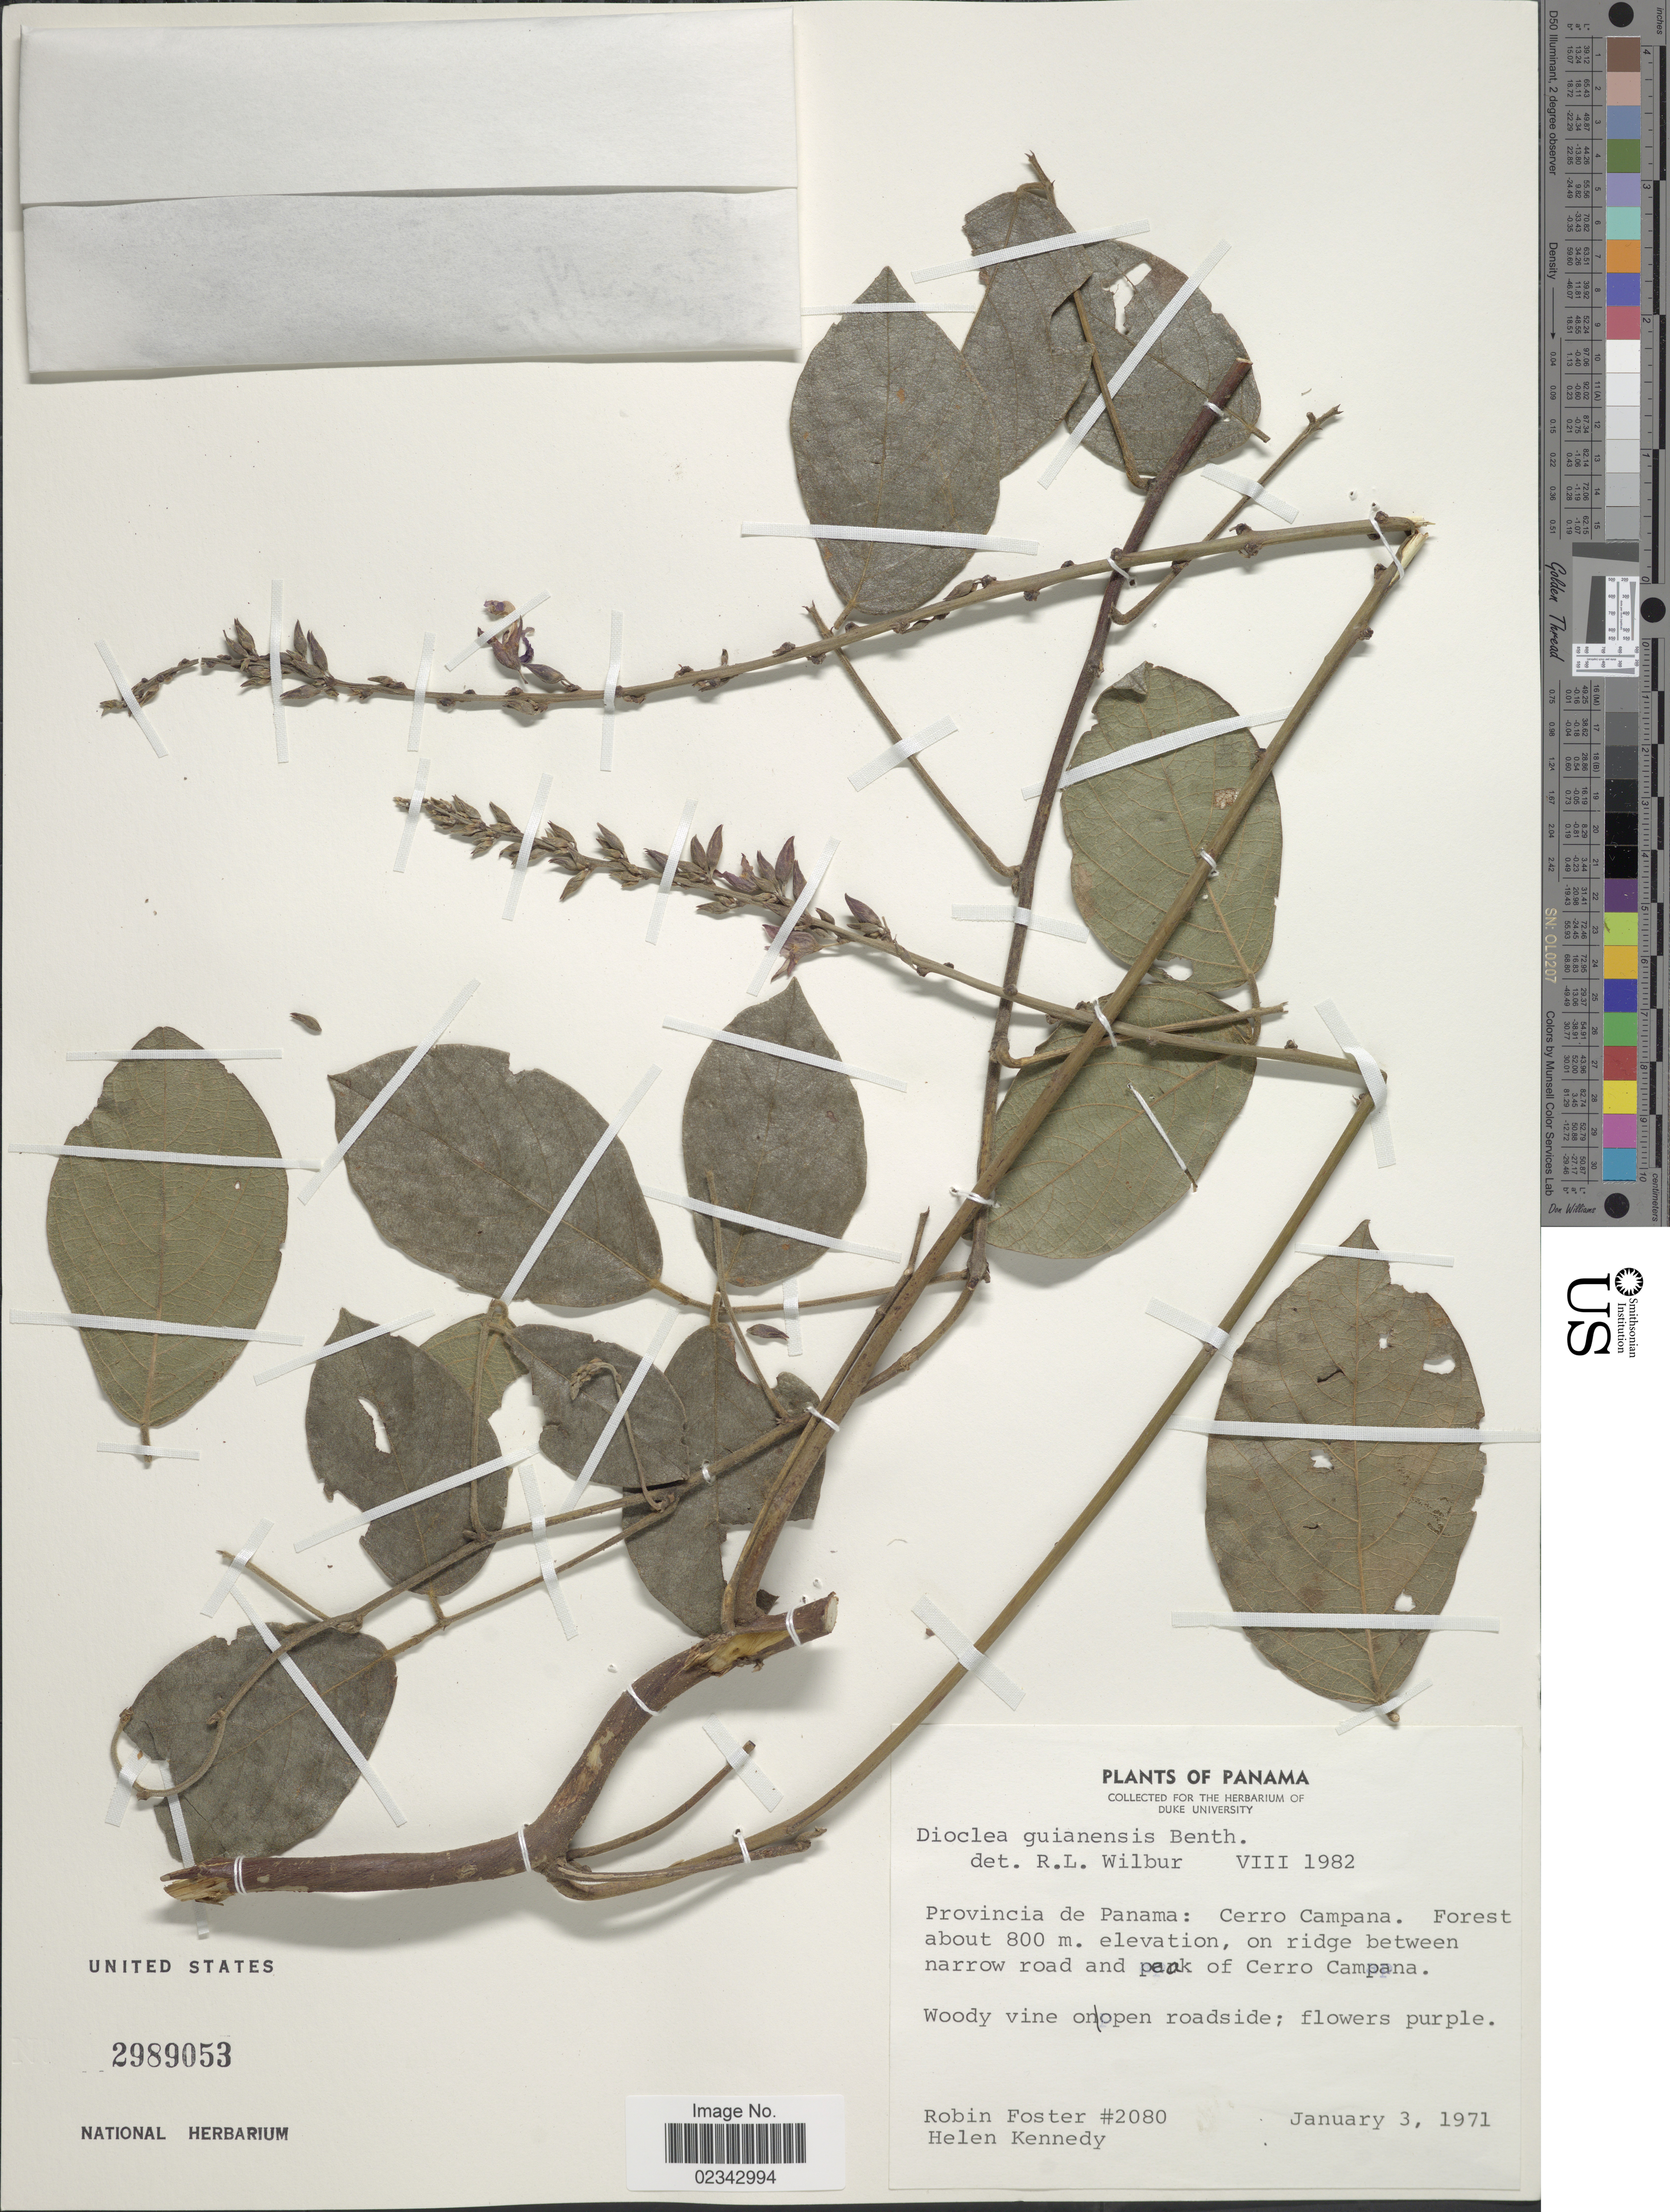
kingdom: Plantae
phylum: Tracheophyta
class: Magnoliopsida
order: Fabales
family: Fabaceae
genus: Dioclea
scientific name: Dioclea guianensis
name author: Benth.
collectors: R. B. Foster & H. Kennedy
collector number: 2080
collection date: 1971-01-03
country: Panama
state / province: Panamá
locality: Province de Panama: Cerro Campana. Forest, on ridge between narrow road and peak of Cerro Campana, Woody vine on open roadside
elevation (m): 800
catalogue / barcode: US 2989053